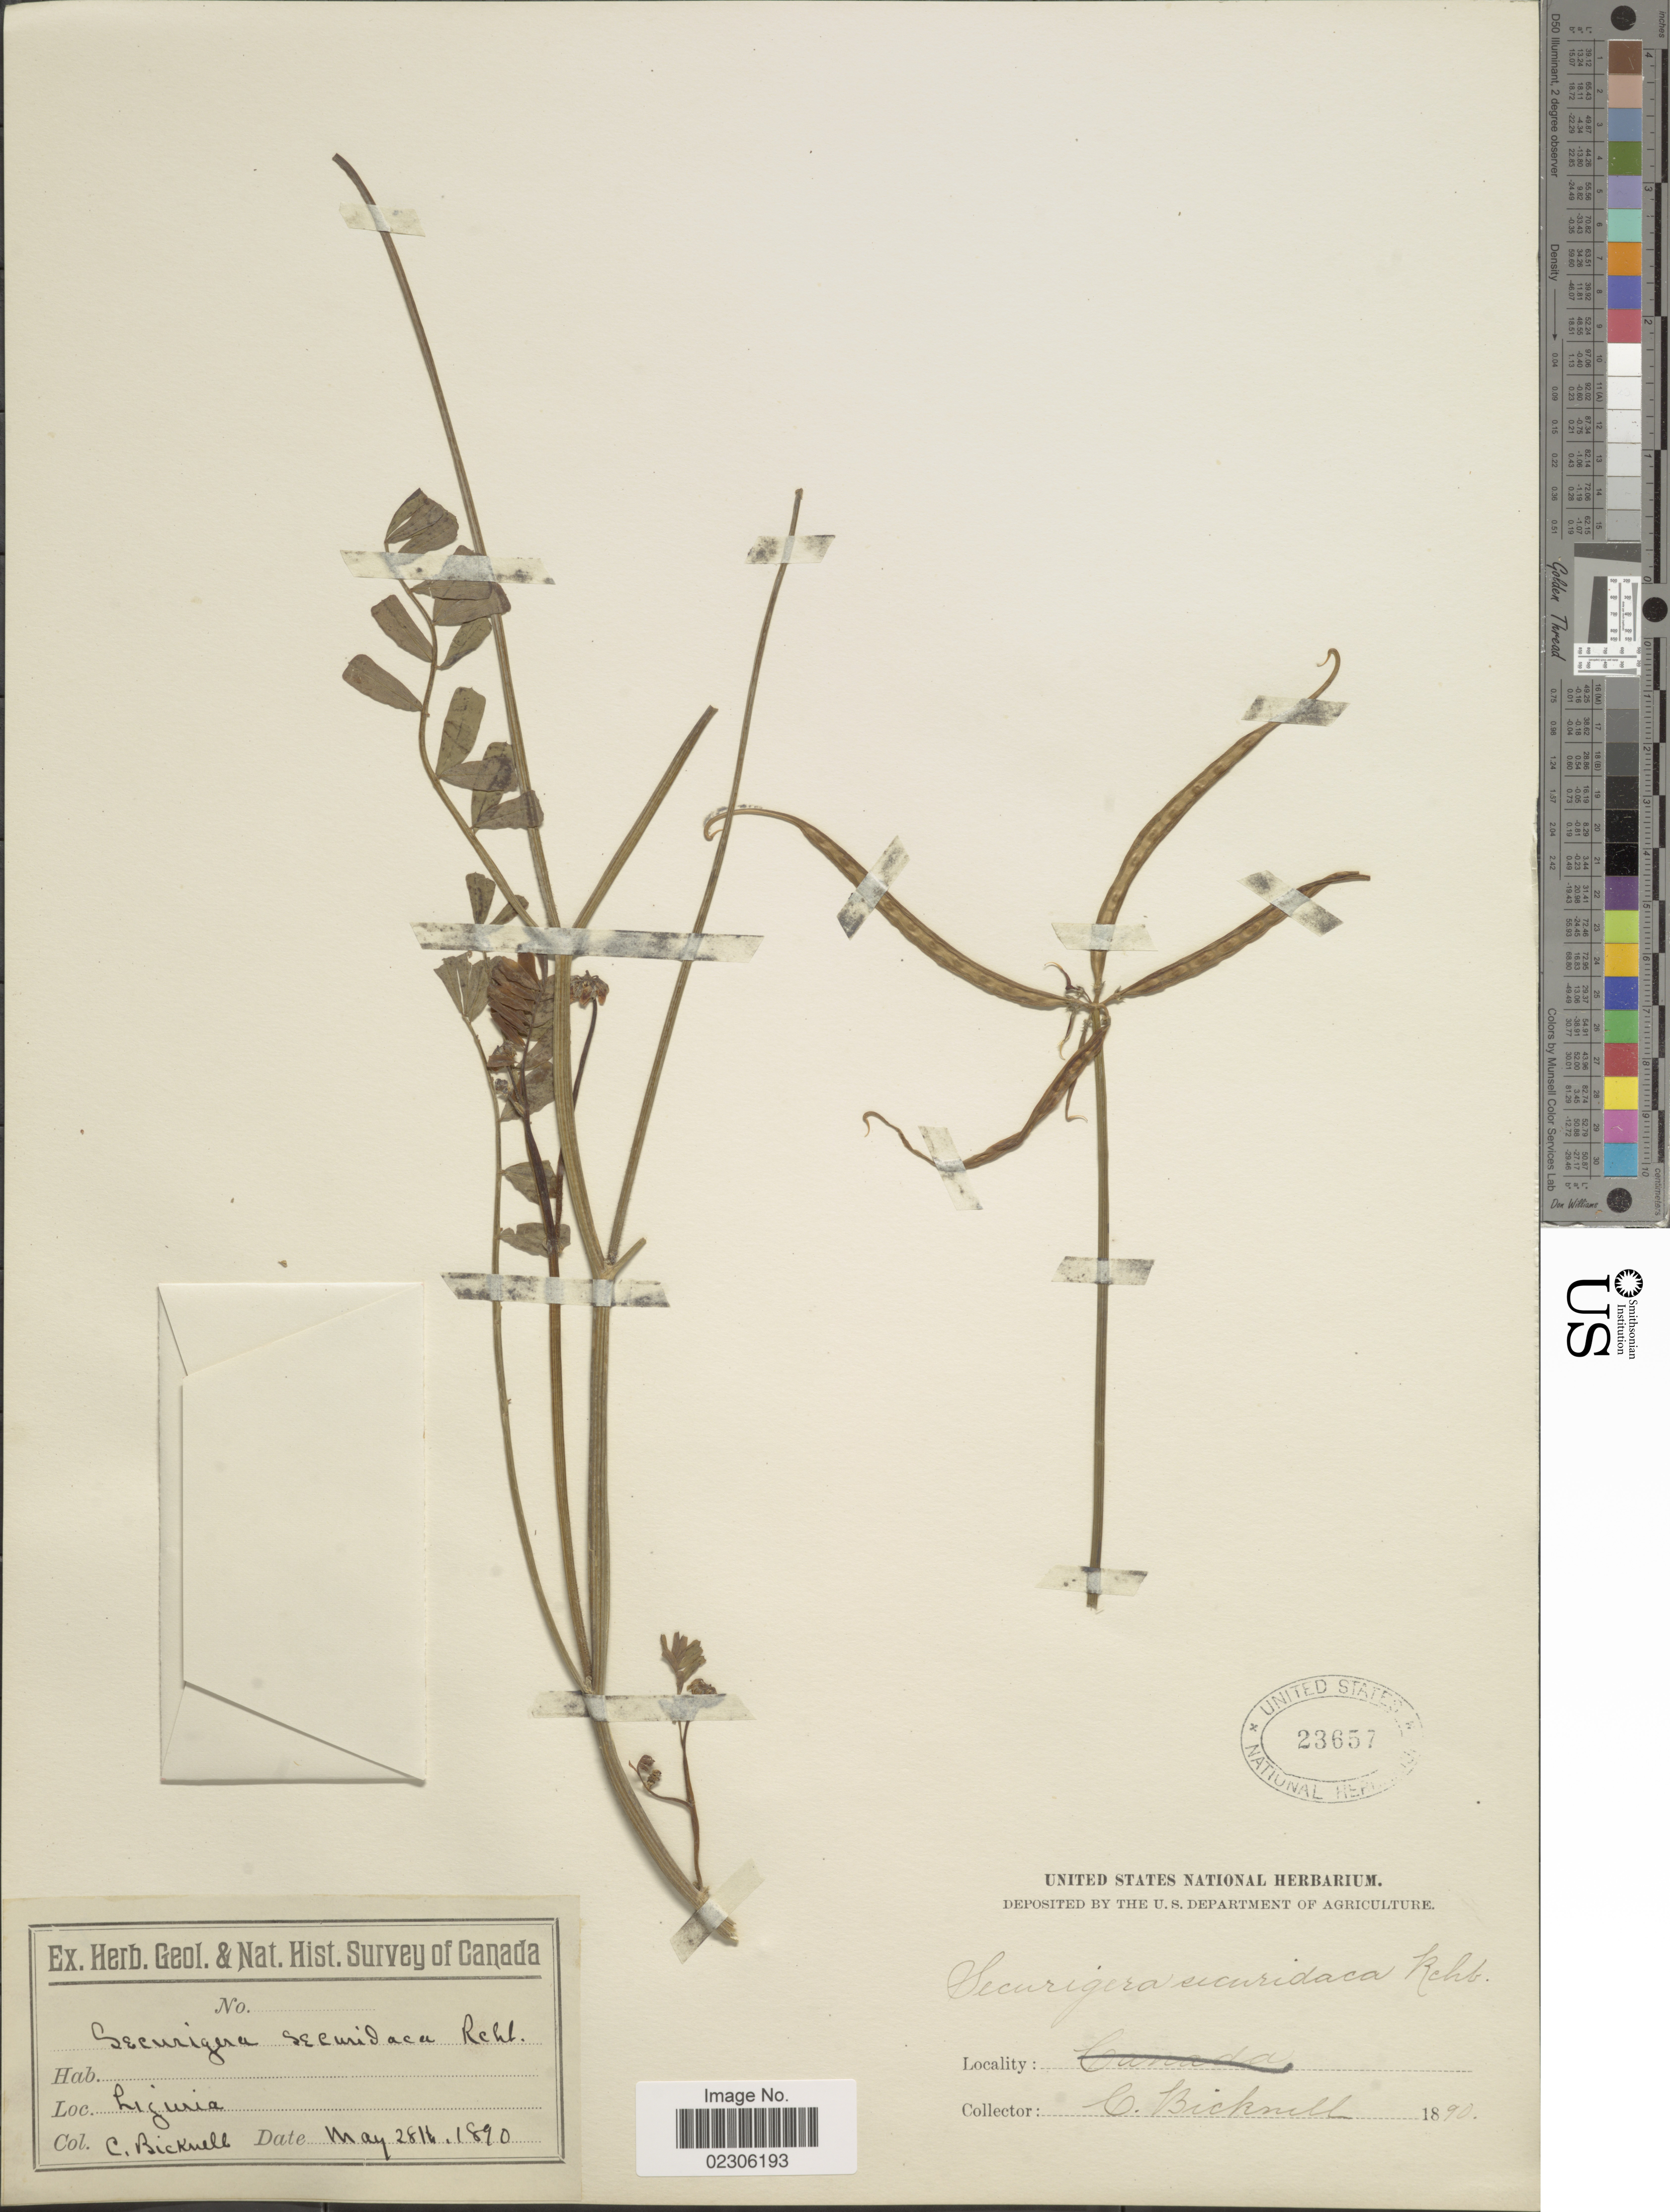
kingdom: Plantae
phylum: Tracheophyta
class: Magnoliopsida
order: Fabales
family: Fabaceae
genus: Securigera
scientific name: Securigera securidaca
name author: (L.) Degen & Dörfl.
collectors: C. Bicknell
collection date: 1890-05-28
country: Italy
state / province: Liguria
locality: Liguria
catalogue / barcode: US 23657